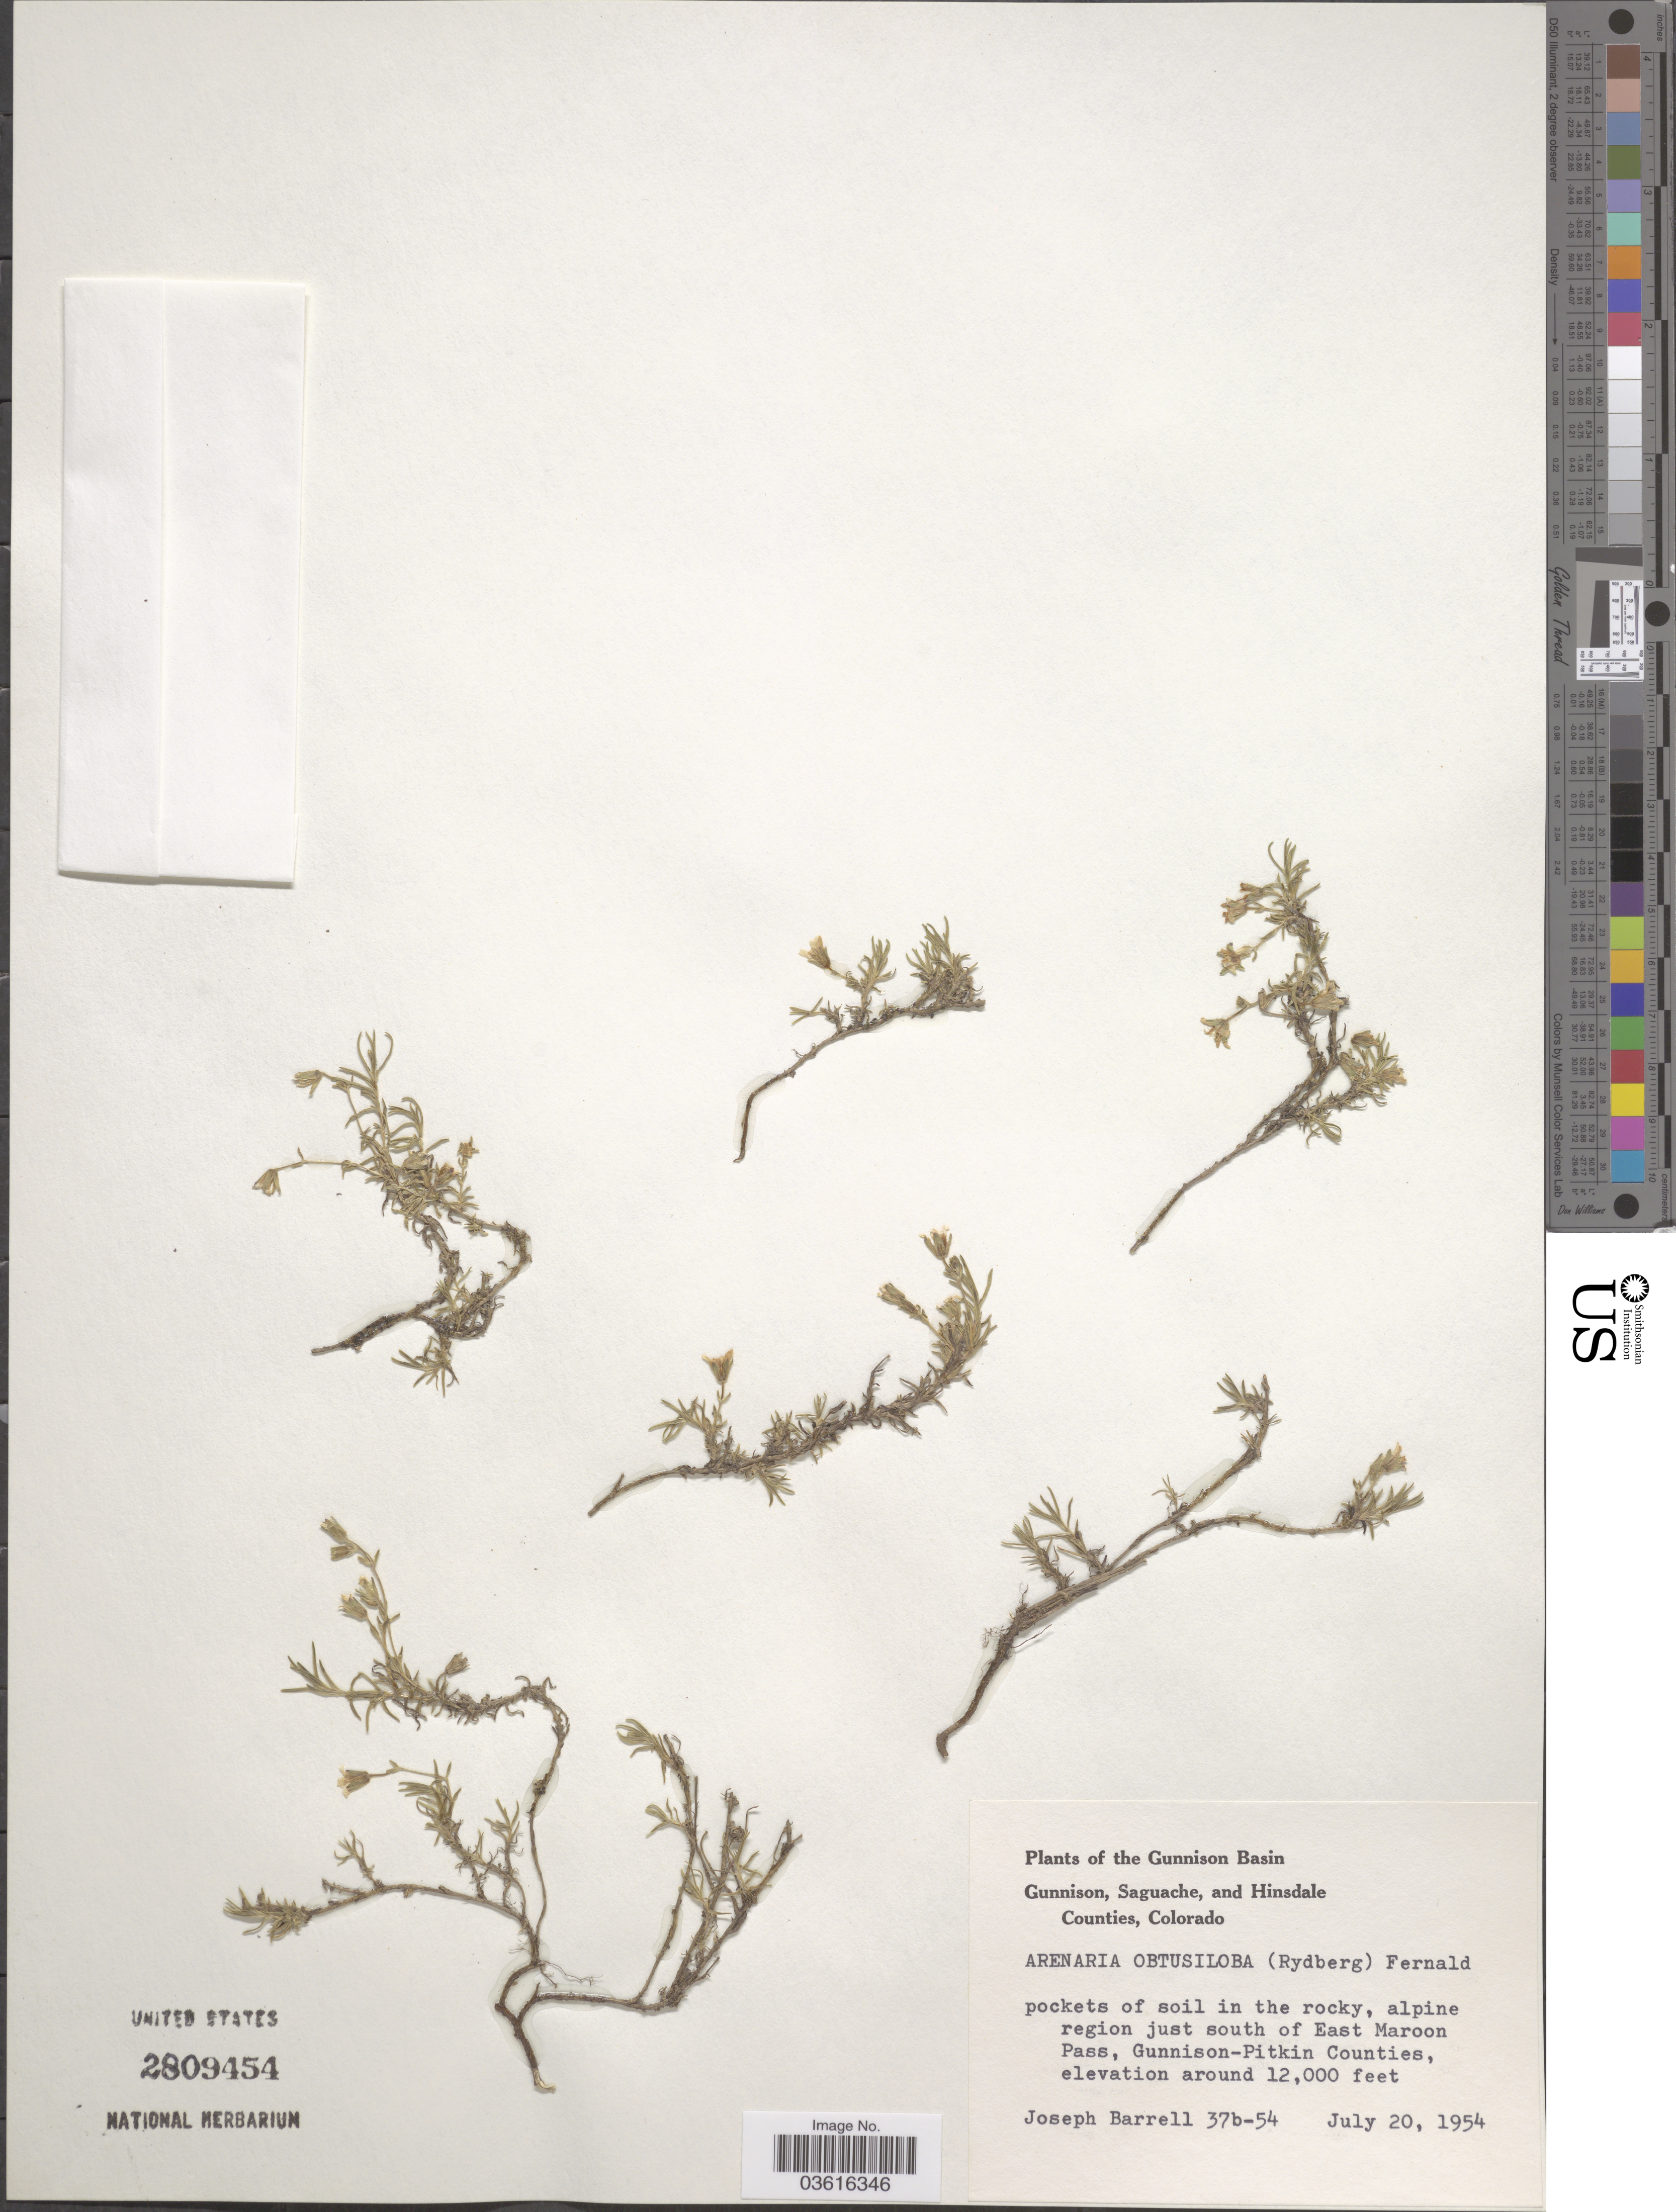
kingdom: Plantae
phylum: Tracheophyta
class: Magnoliopsida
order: Caryophyllales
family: Caryophyllaceae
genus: Cherleria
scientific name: Cherleria obtusiloba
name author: (Rydb.) A.J. Moore & Dillenb.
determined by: Strong, M. T., (US), Smithsonian Institution - National Museum of Natural History (UNITED STATES)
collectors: J. Barrell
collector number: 37b-54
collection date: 1954-07-20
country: United States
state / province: Colorado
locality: The Gunnison Basin. Alpine region just south of East Maroon Pass, Gunnison-Pitkin Counties.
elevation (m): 3658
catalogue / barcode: US 2809454